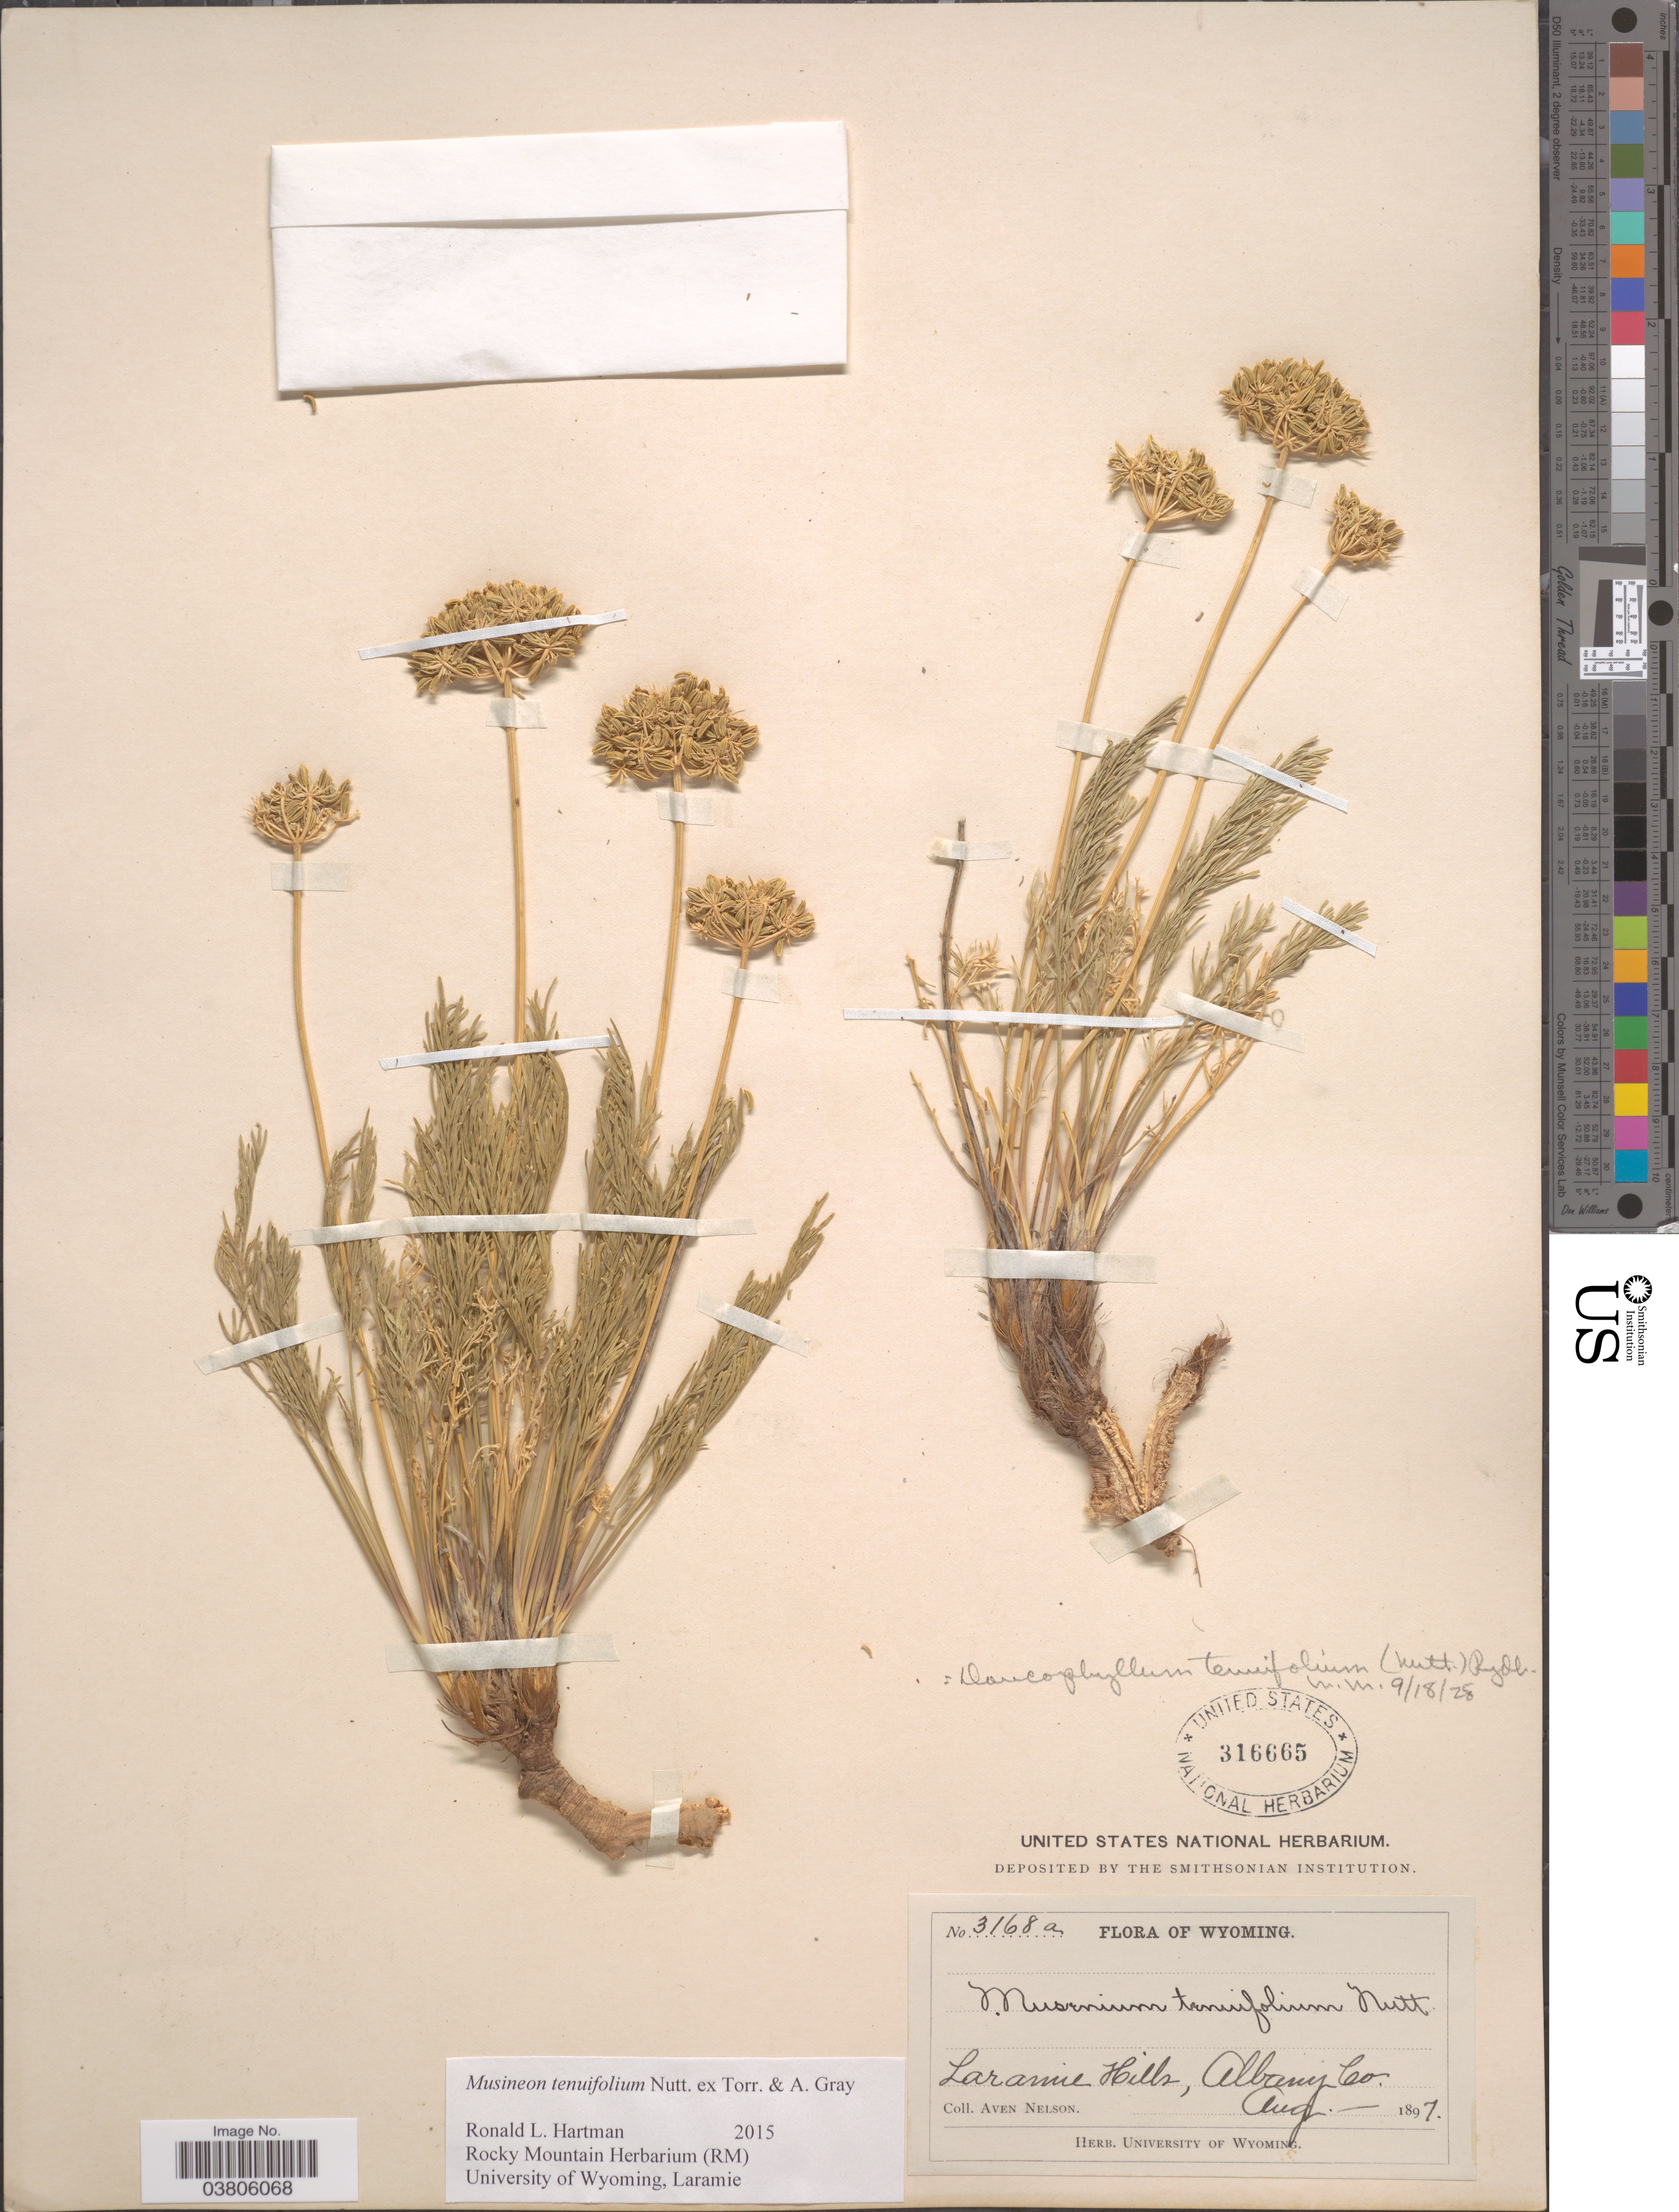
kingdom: Plantae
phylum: Tracheophyta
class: Magnoliopsida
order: Apiales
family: Apiaceae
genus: Musineon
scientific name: Musineon tenuifolium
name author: Nutt.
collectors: A. Nelson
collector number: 3168a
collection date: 1897-08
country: United States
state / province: Wyoming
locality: Laramie Hills, Albany Co.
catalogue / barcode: US 316665